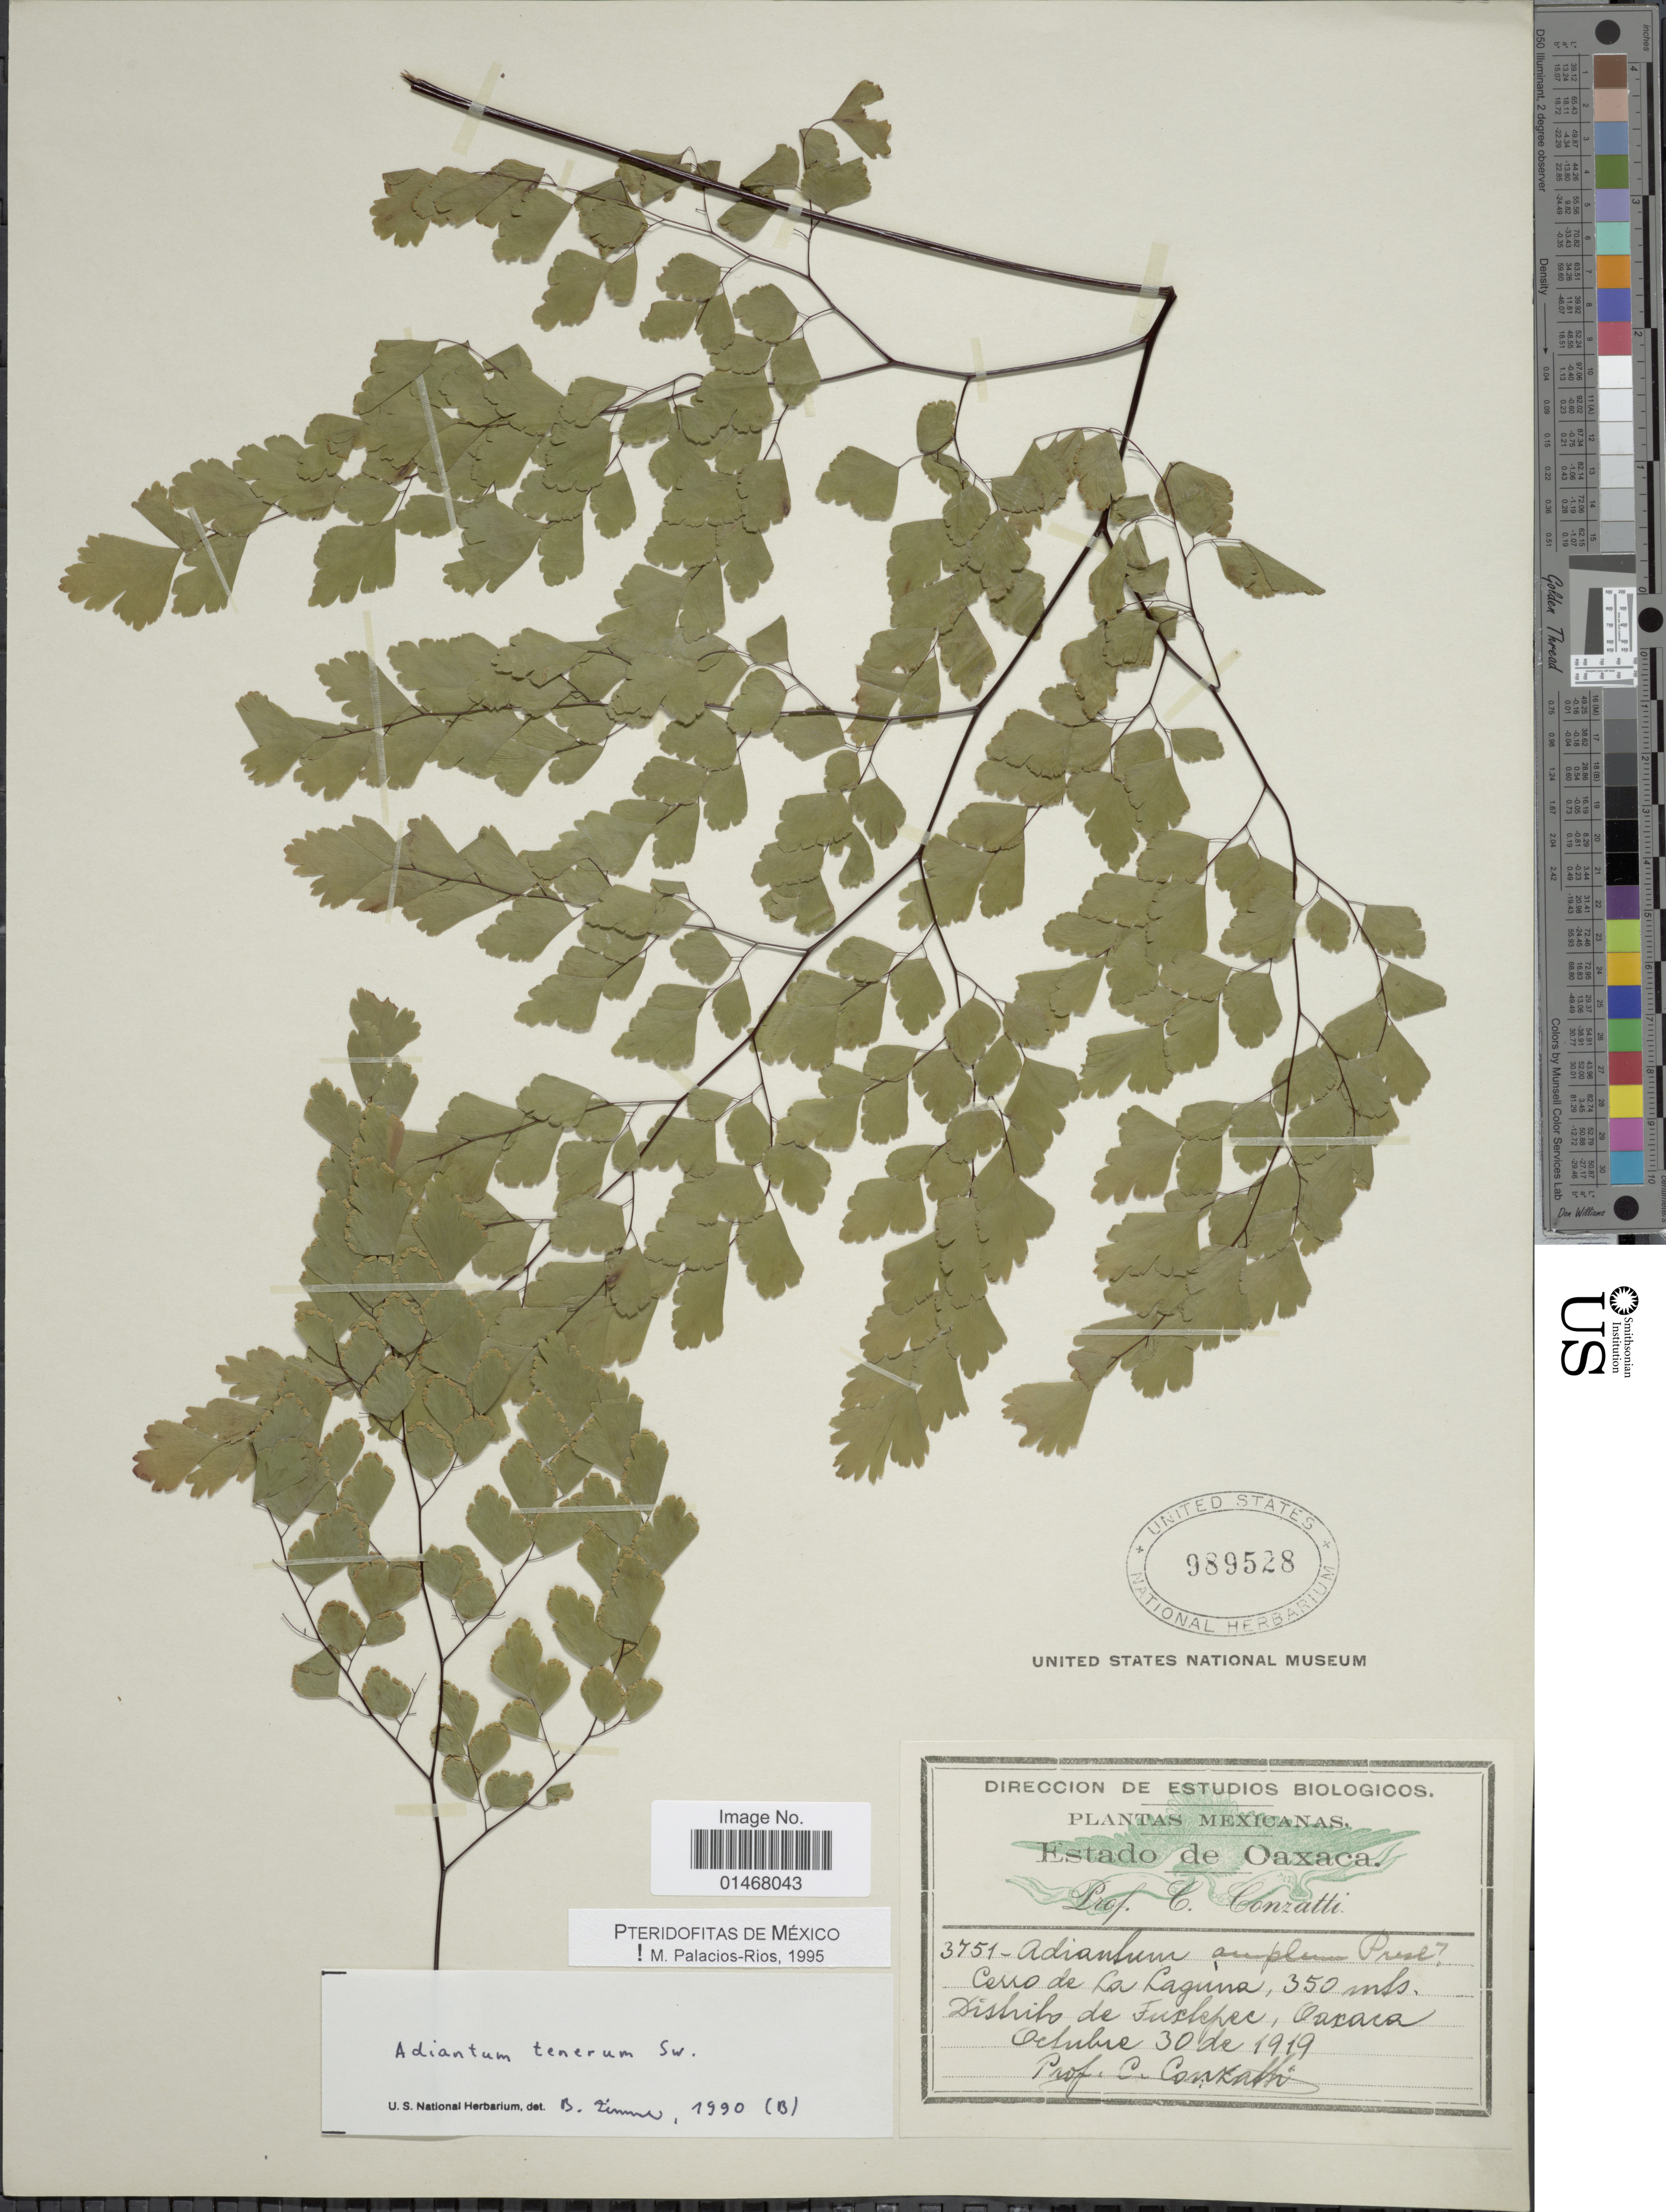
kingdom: Plantae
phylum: Tracheophyta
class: Polypodiopsida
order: Polypodiales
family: Pteridaceae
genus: Adiantum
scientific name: Adiantum tenerum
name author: Sw.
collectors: C. Conzatti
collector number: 3751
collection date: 1919-10-30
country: Mexico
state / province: Oaxaca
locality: Cerro de La Laguna, Distrito de Tuxtepec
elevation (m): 350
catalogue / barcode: US 989528